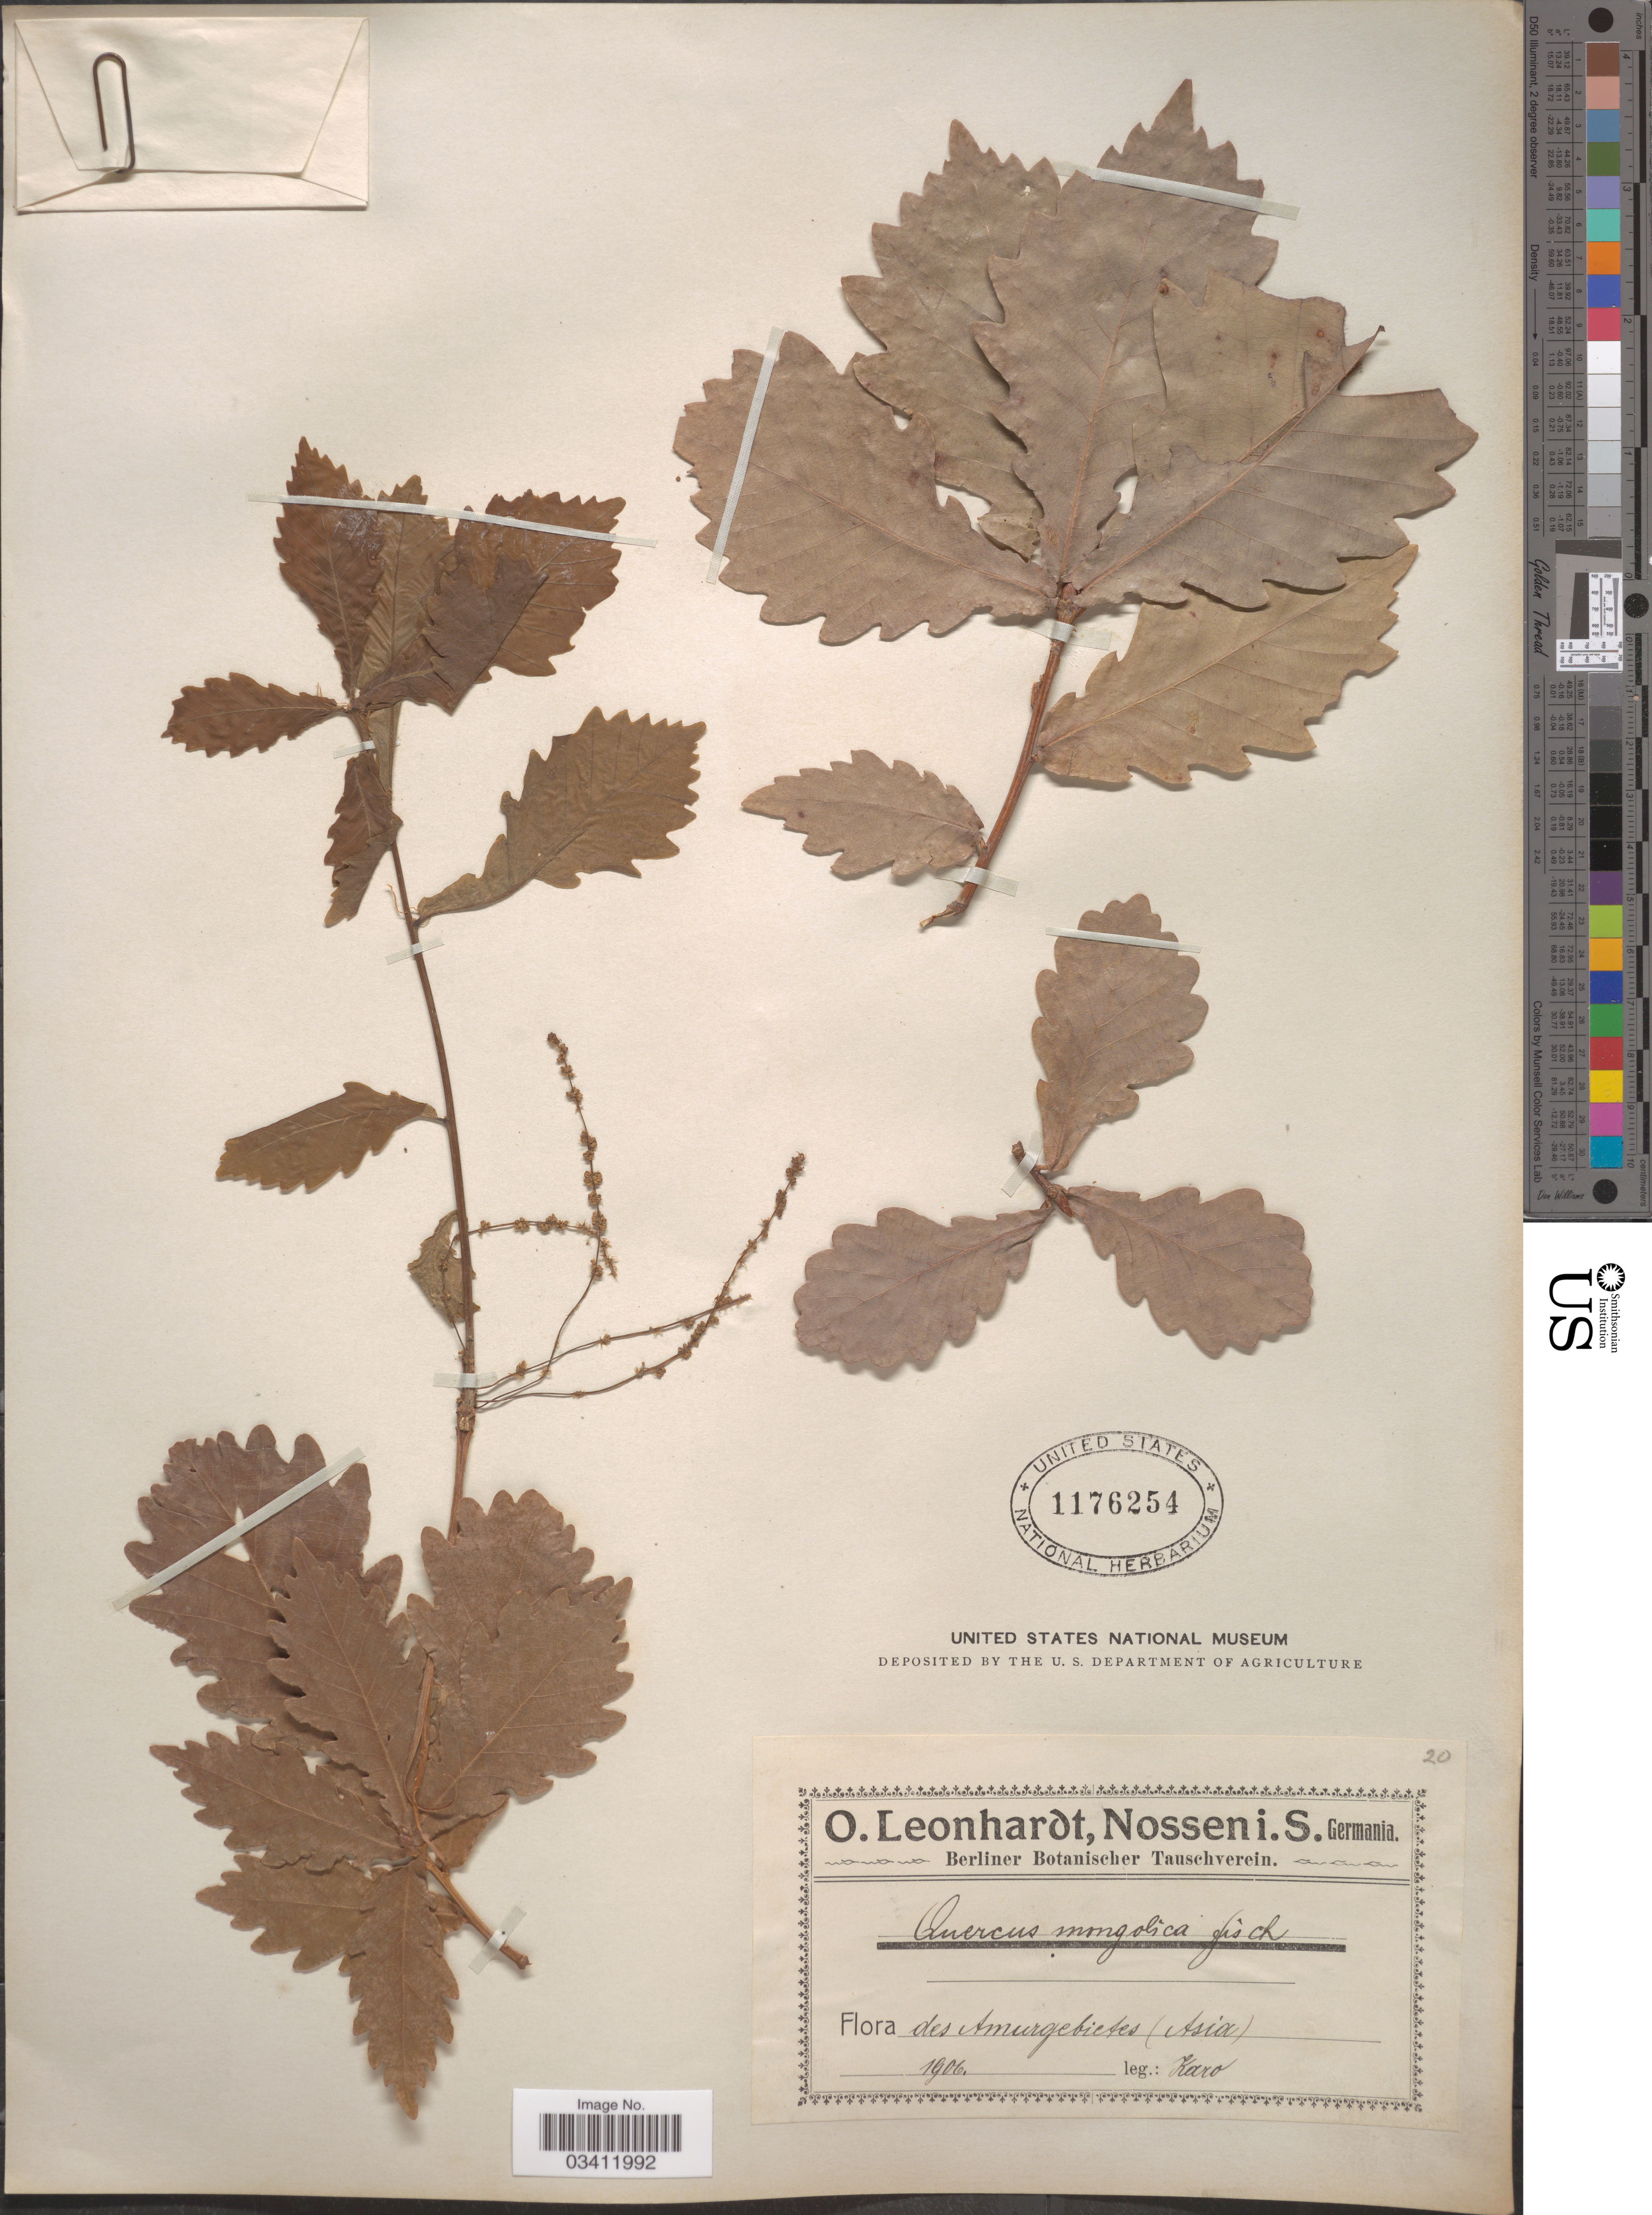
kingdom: Plantae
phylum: Tracheophyta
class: Magnoliopsida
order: Fagales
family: Fagaceae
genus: Quercus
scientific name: Quercus mongolica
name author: Fisch. ex Ledeb.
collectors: Karo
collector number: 20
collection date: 1906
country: Russian Federation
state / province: Amur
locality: Amurgebietes (Asia).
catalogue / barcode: US 1176254